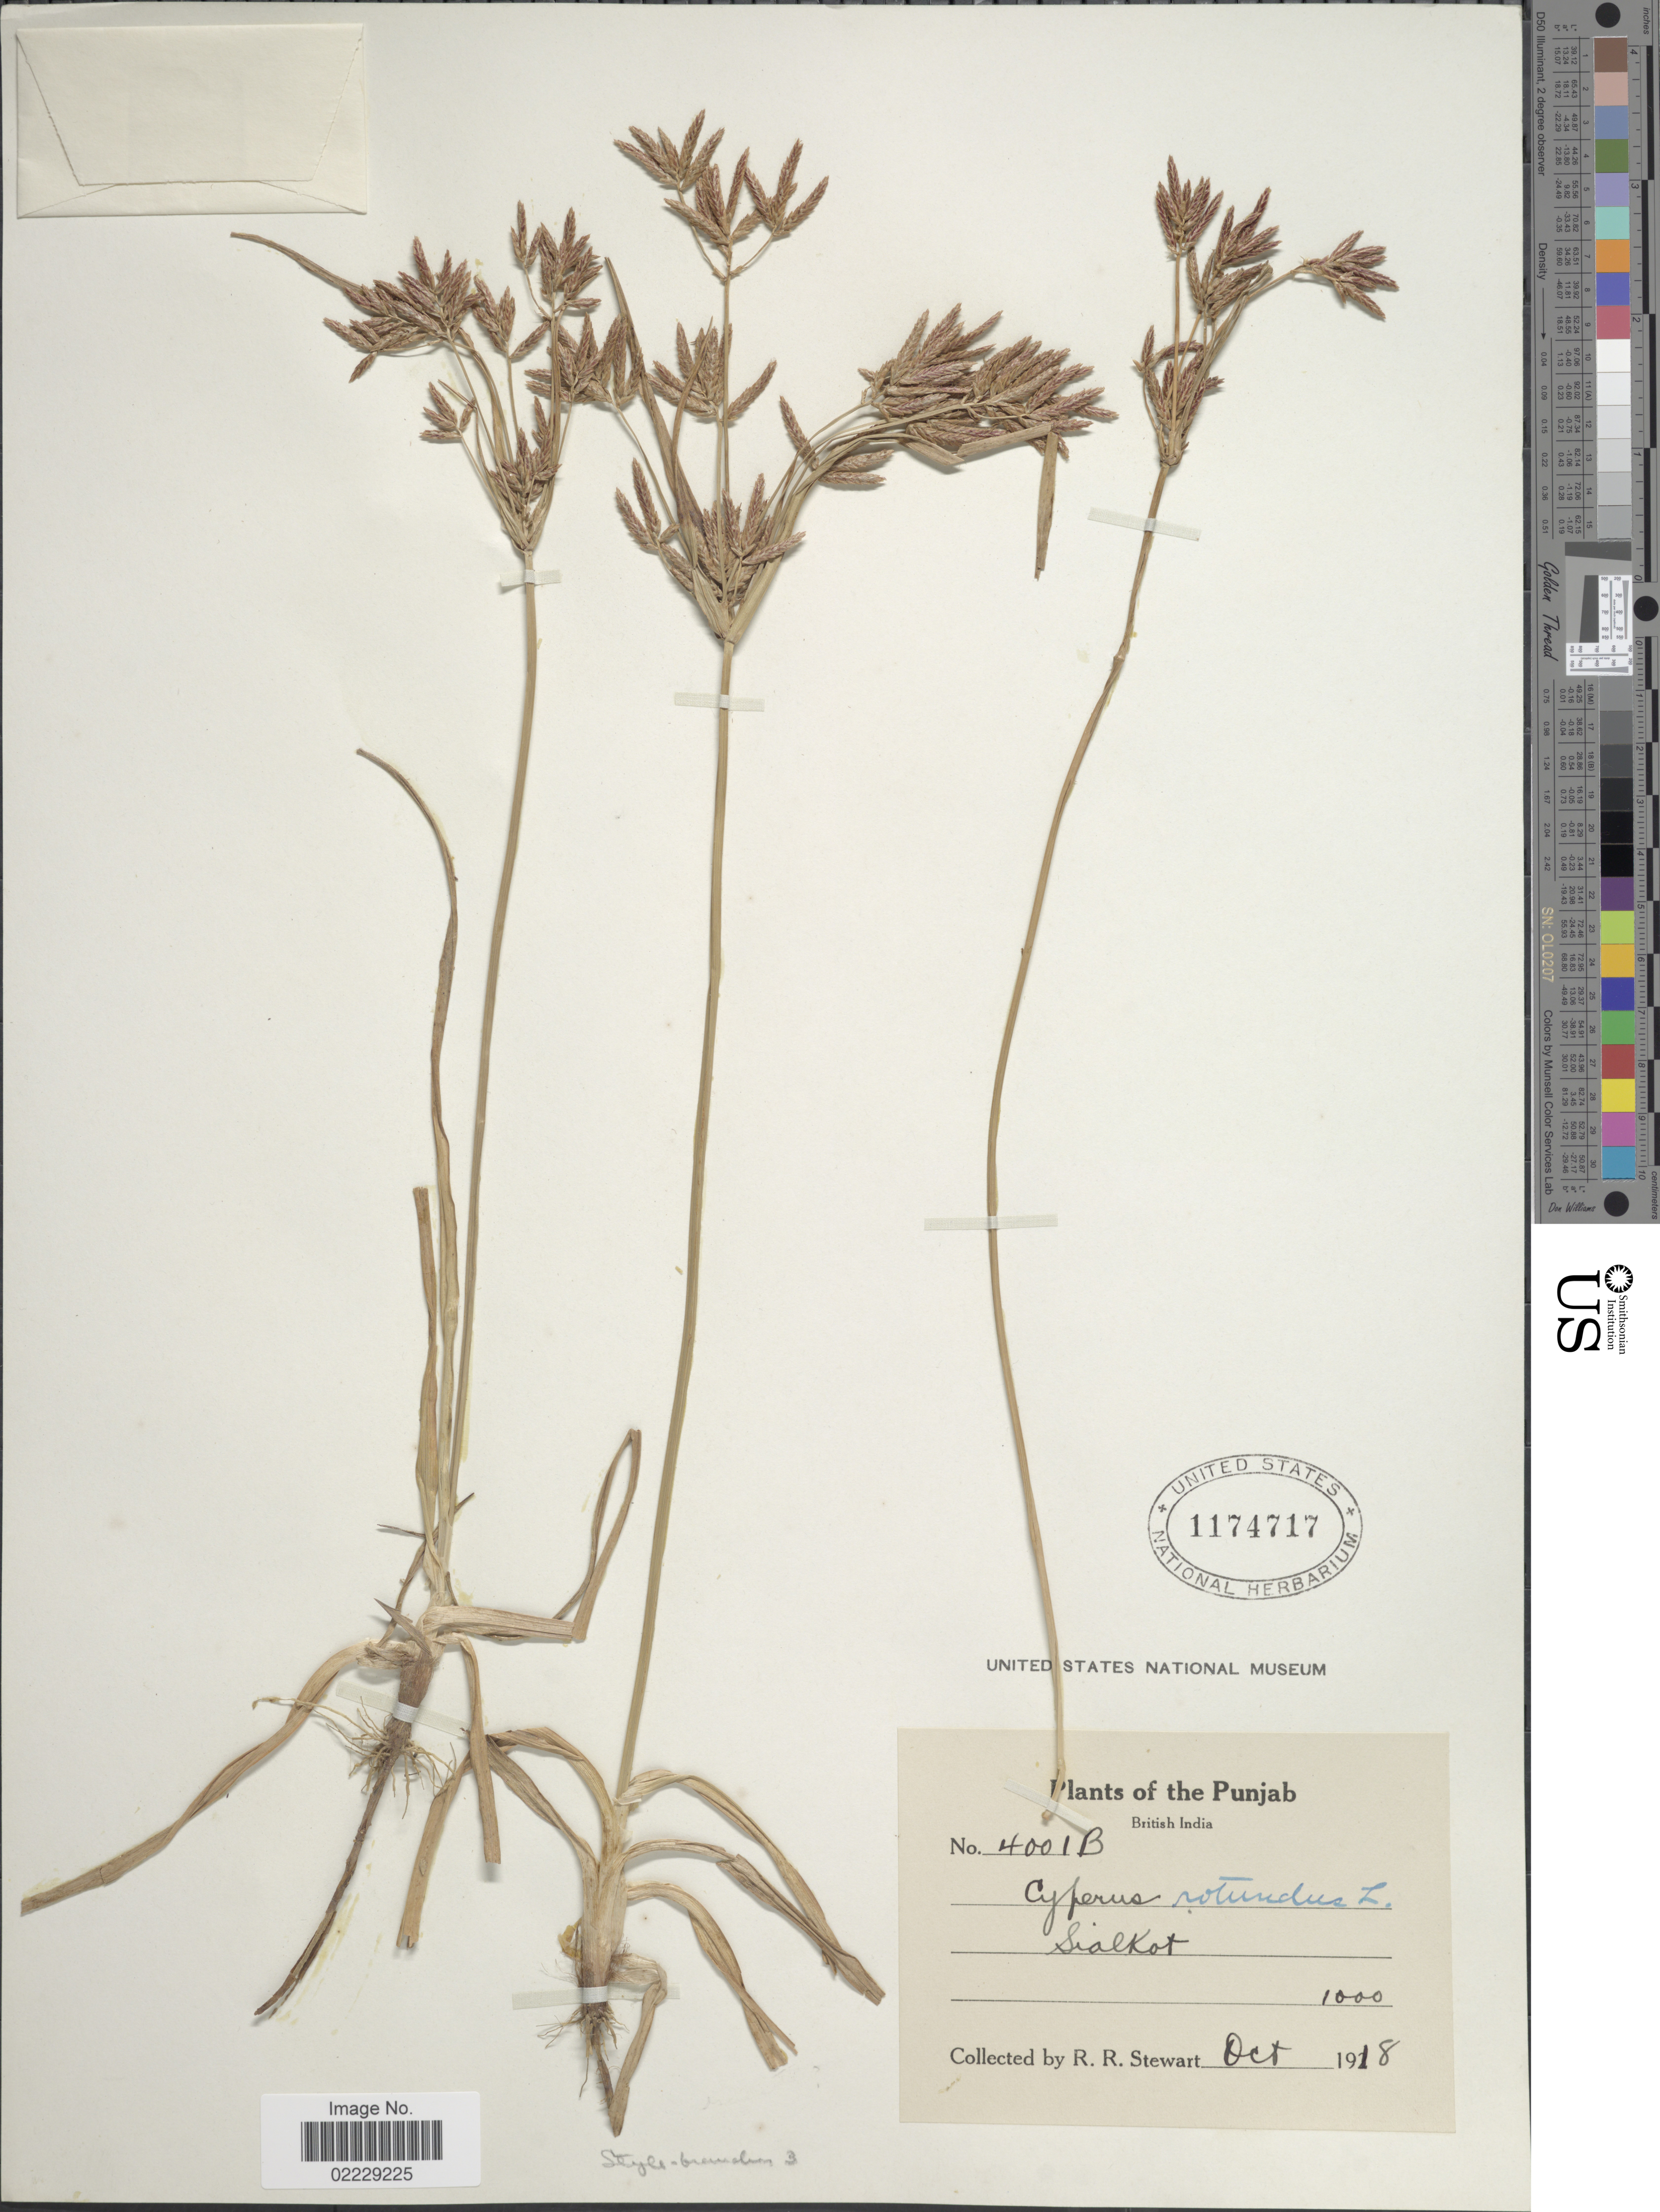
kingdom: Plantae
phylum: Tracheophyta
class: Liliopsida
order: Poales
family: Cyperaceae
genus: Cyperus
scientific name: Cyperus rotundus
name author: L.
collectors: R. R. Stewart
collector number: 4001B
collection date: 1918-10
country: Pakistan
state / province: Punjab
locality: British India, Sialkot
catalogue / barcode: US 1174717